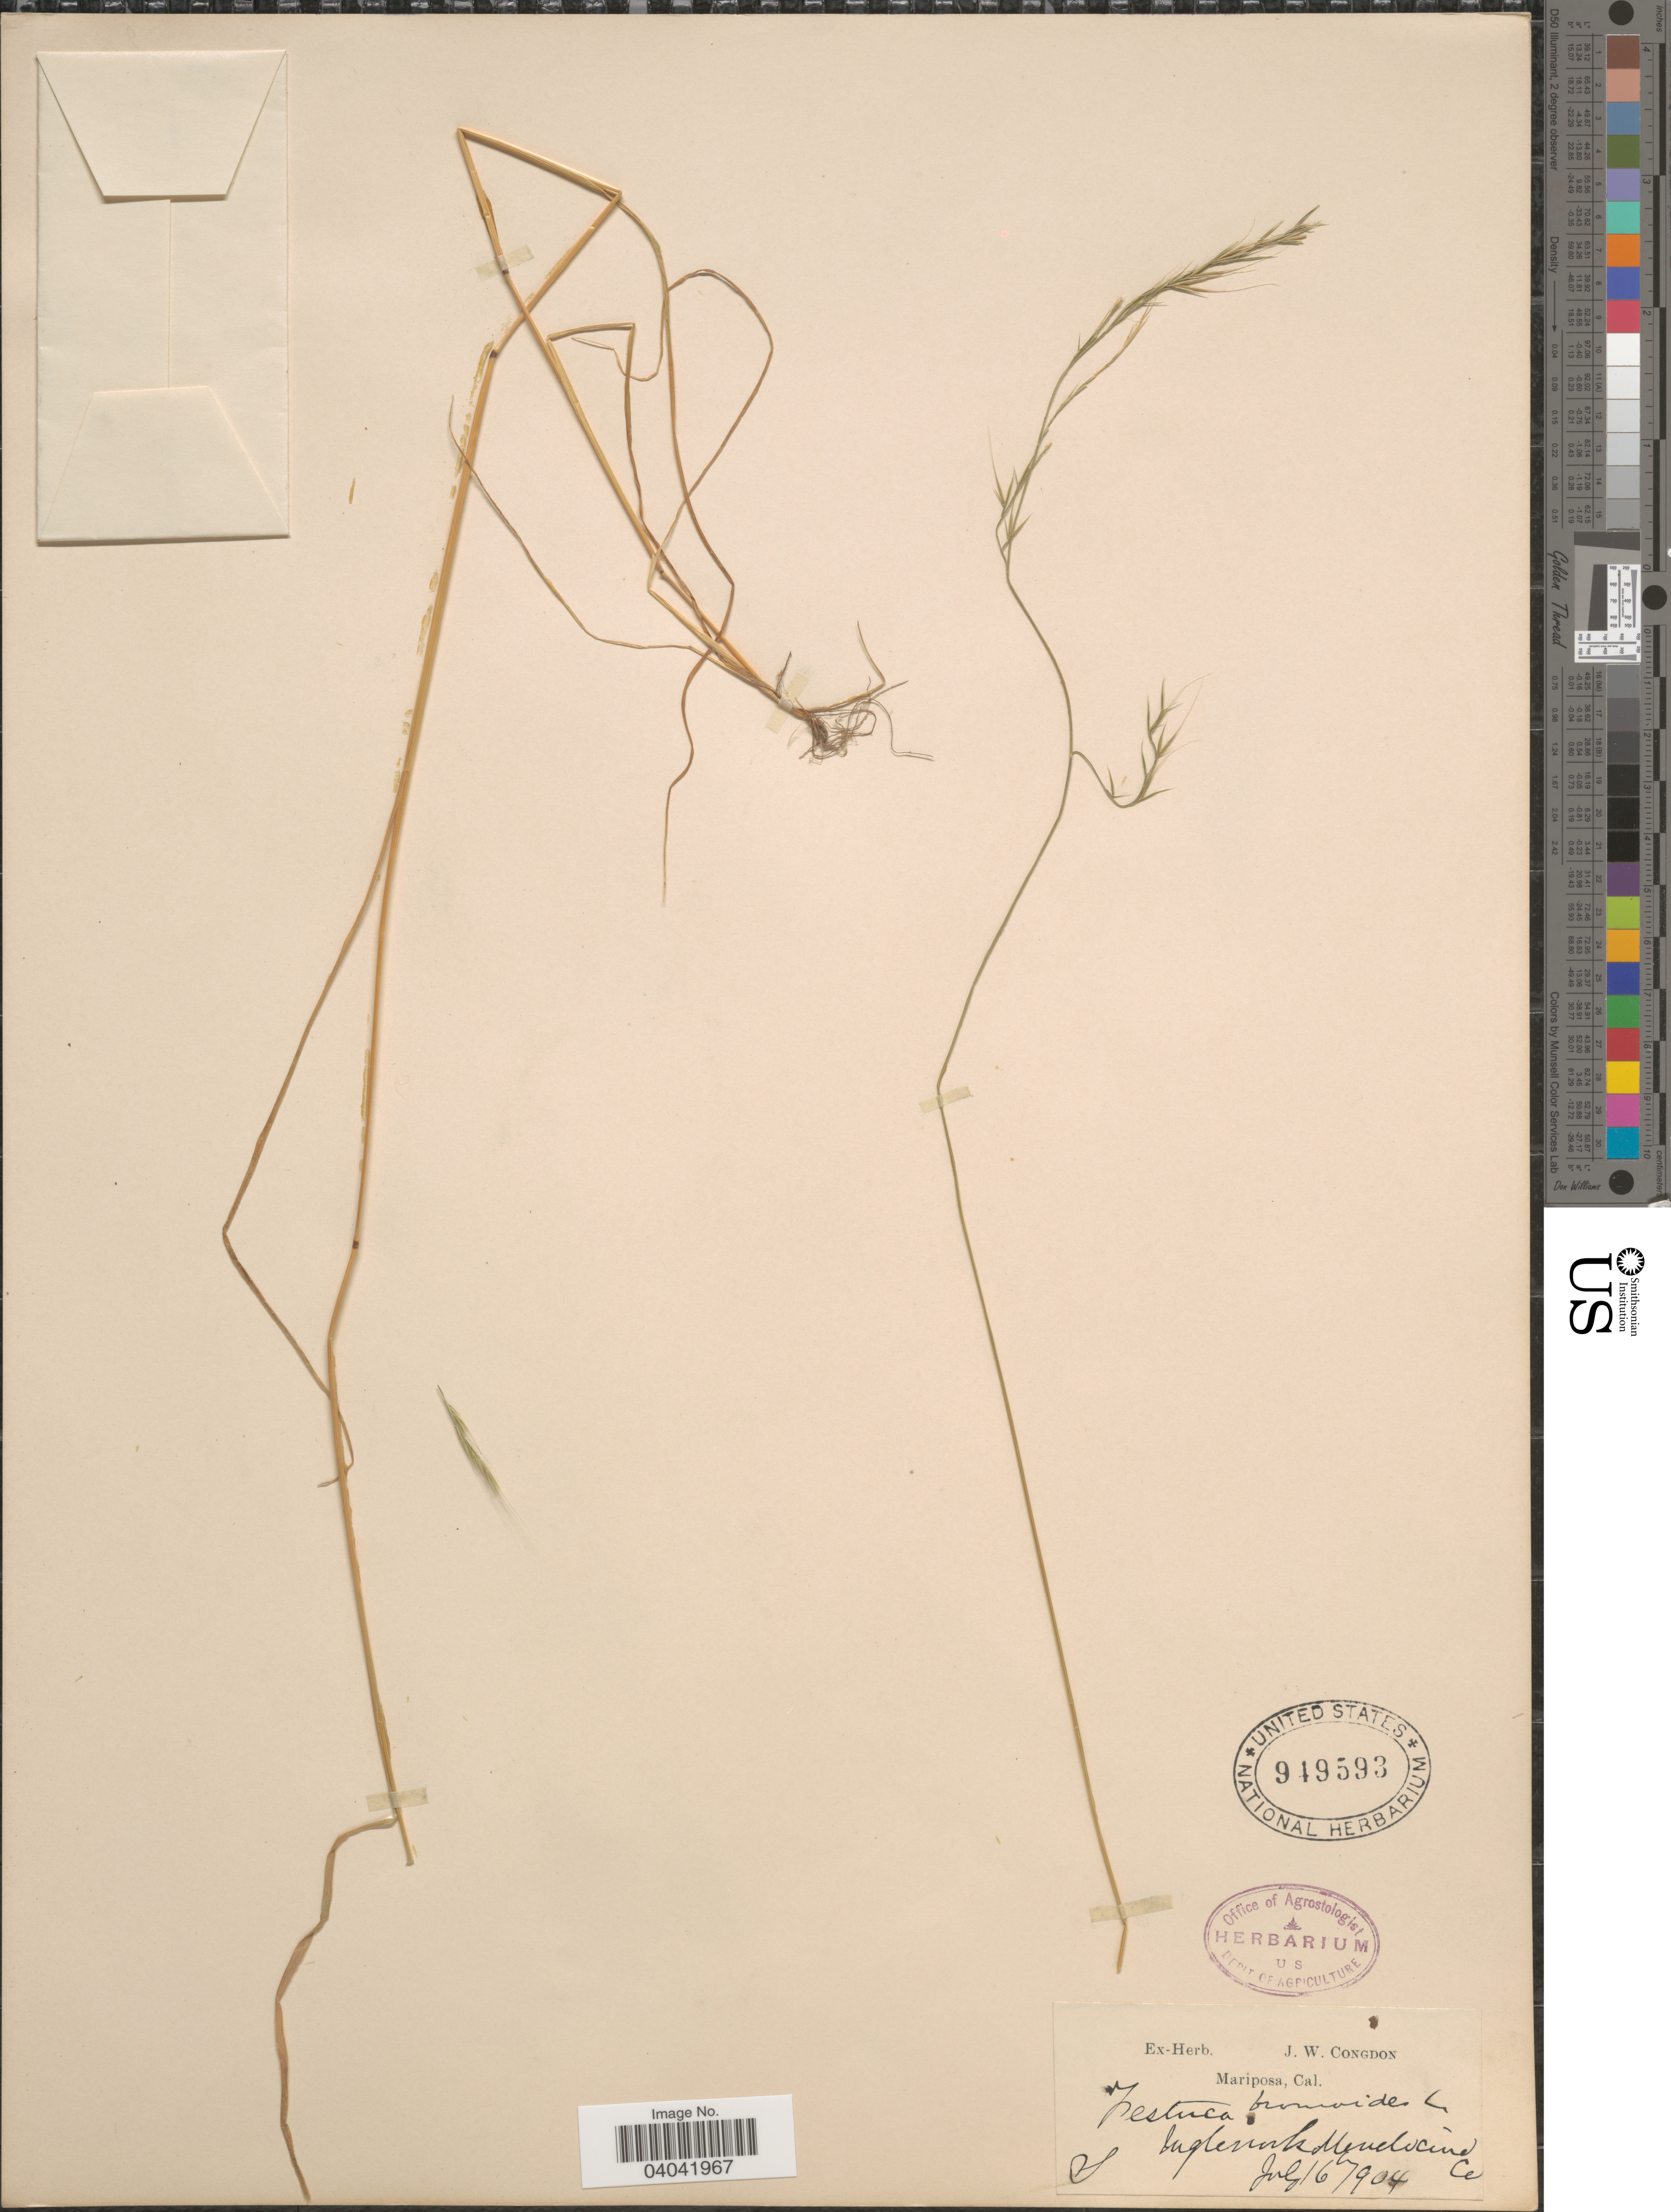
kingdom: Plantae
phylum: Tracheophyta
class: Liliopsida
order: Poales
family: Poaceae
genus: Festuca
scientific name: Festuca bromoides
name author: L.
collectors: ex herb. J. W. Congdon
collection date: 1904-07-16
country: United States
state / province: California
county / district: Mendocino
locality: Inglenook Mendocino Co.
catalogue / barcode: US 949593